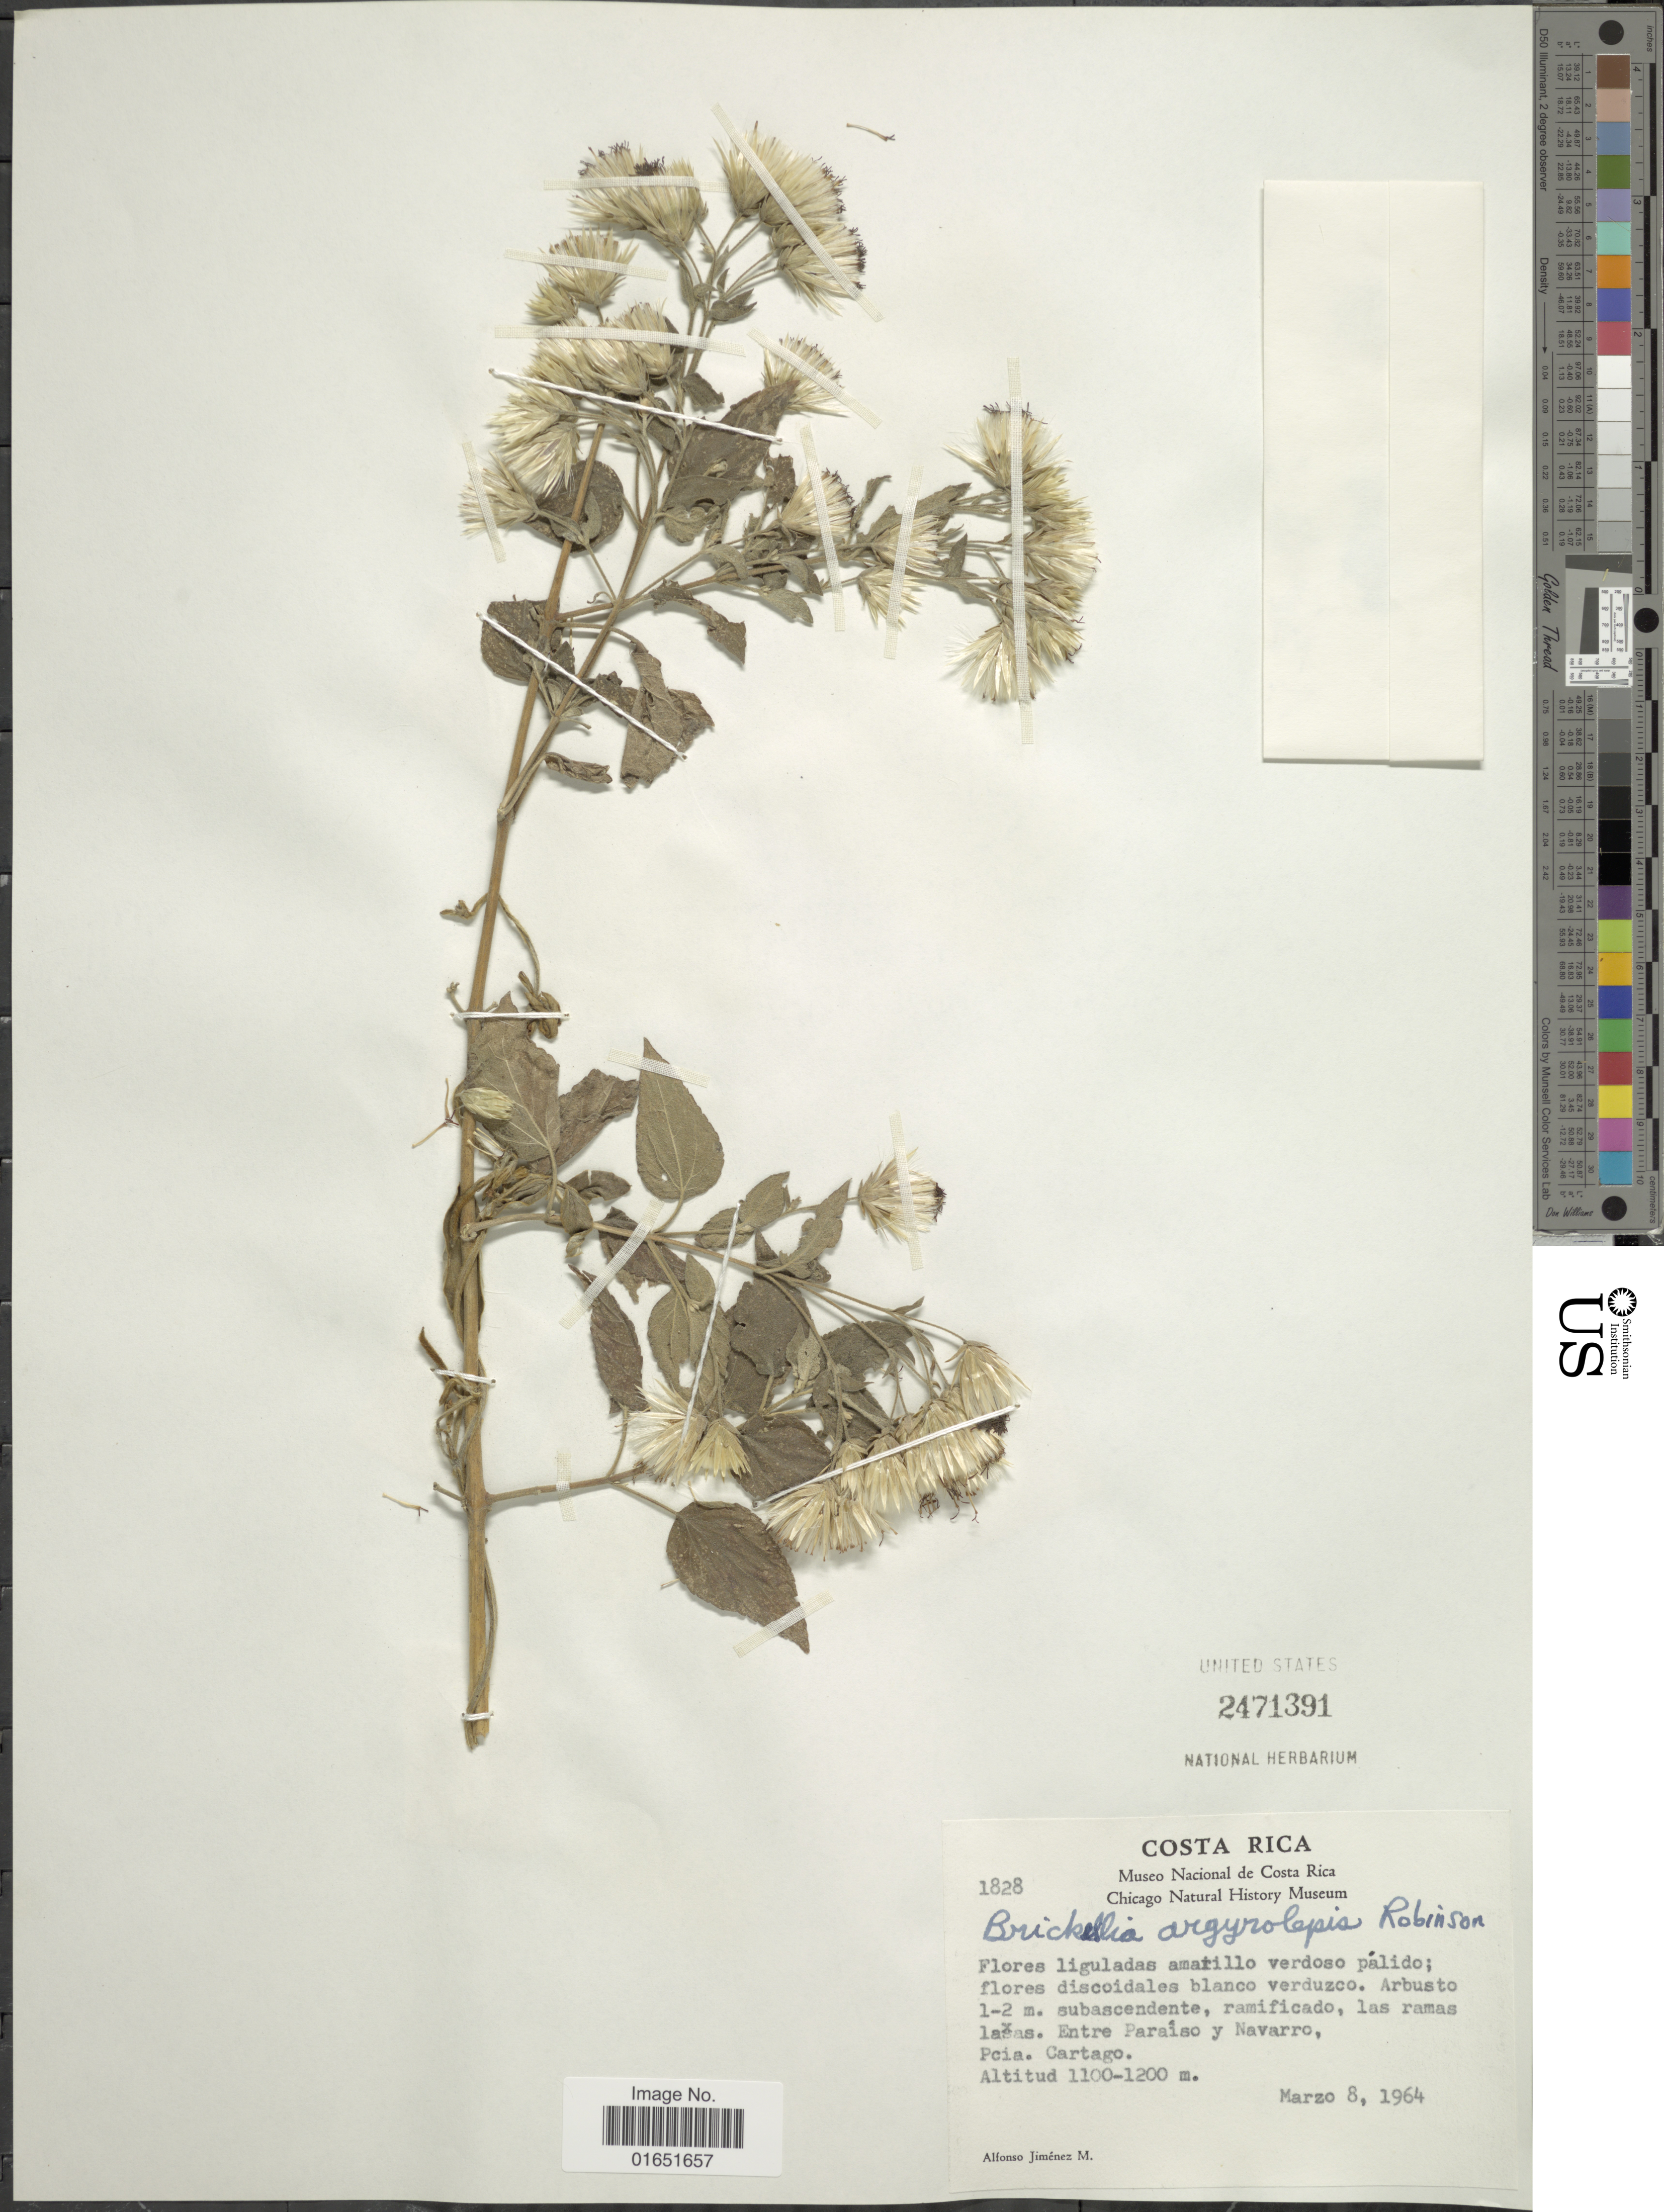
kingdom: Plantae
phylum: Tracheophyta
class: Magnoliopsida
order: Asterales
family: Asteraceae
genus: Brickellia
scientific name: Brickellia argyrolepis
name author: B.L. Rob.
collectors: A. Jimenez M.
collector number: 1828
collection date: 1964-03-08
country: Costa Rica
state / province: Cartago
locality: Entre Paraíso y Navarro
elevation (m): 1100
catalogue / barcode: US 2471391